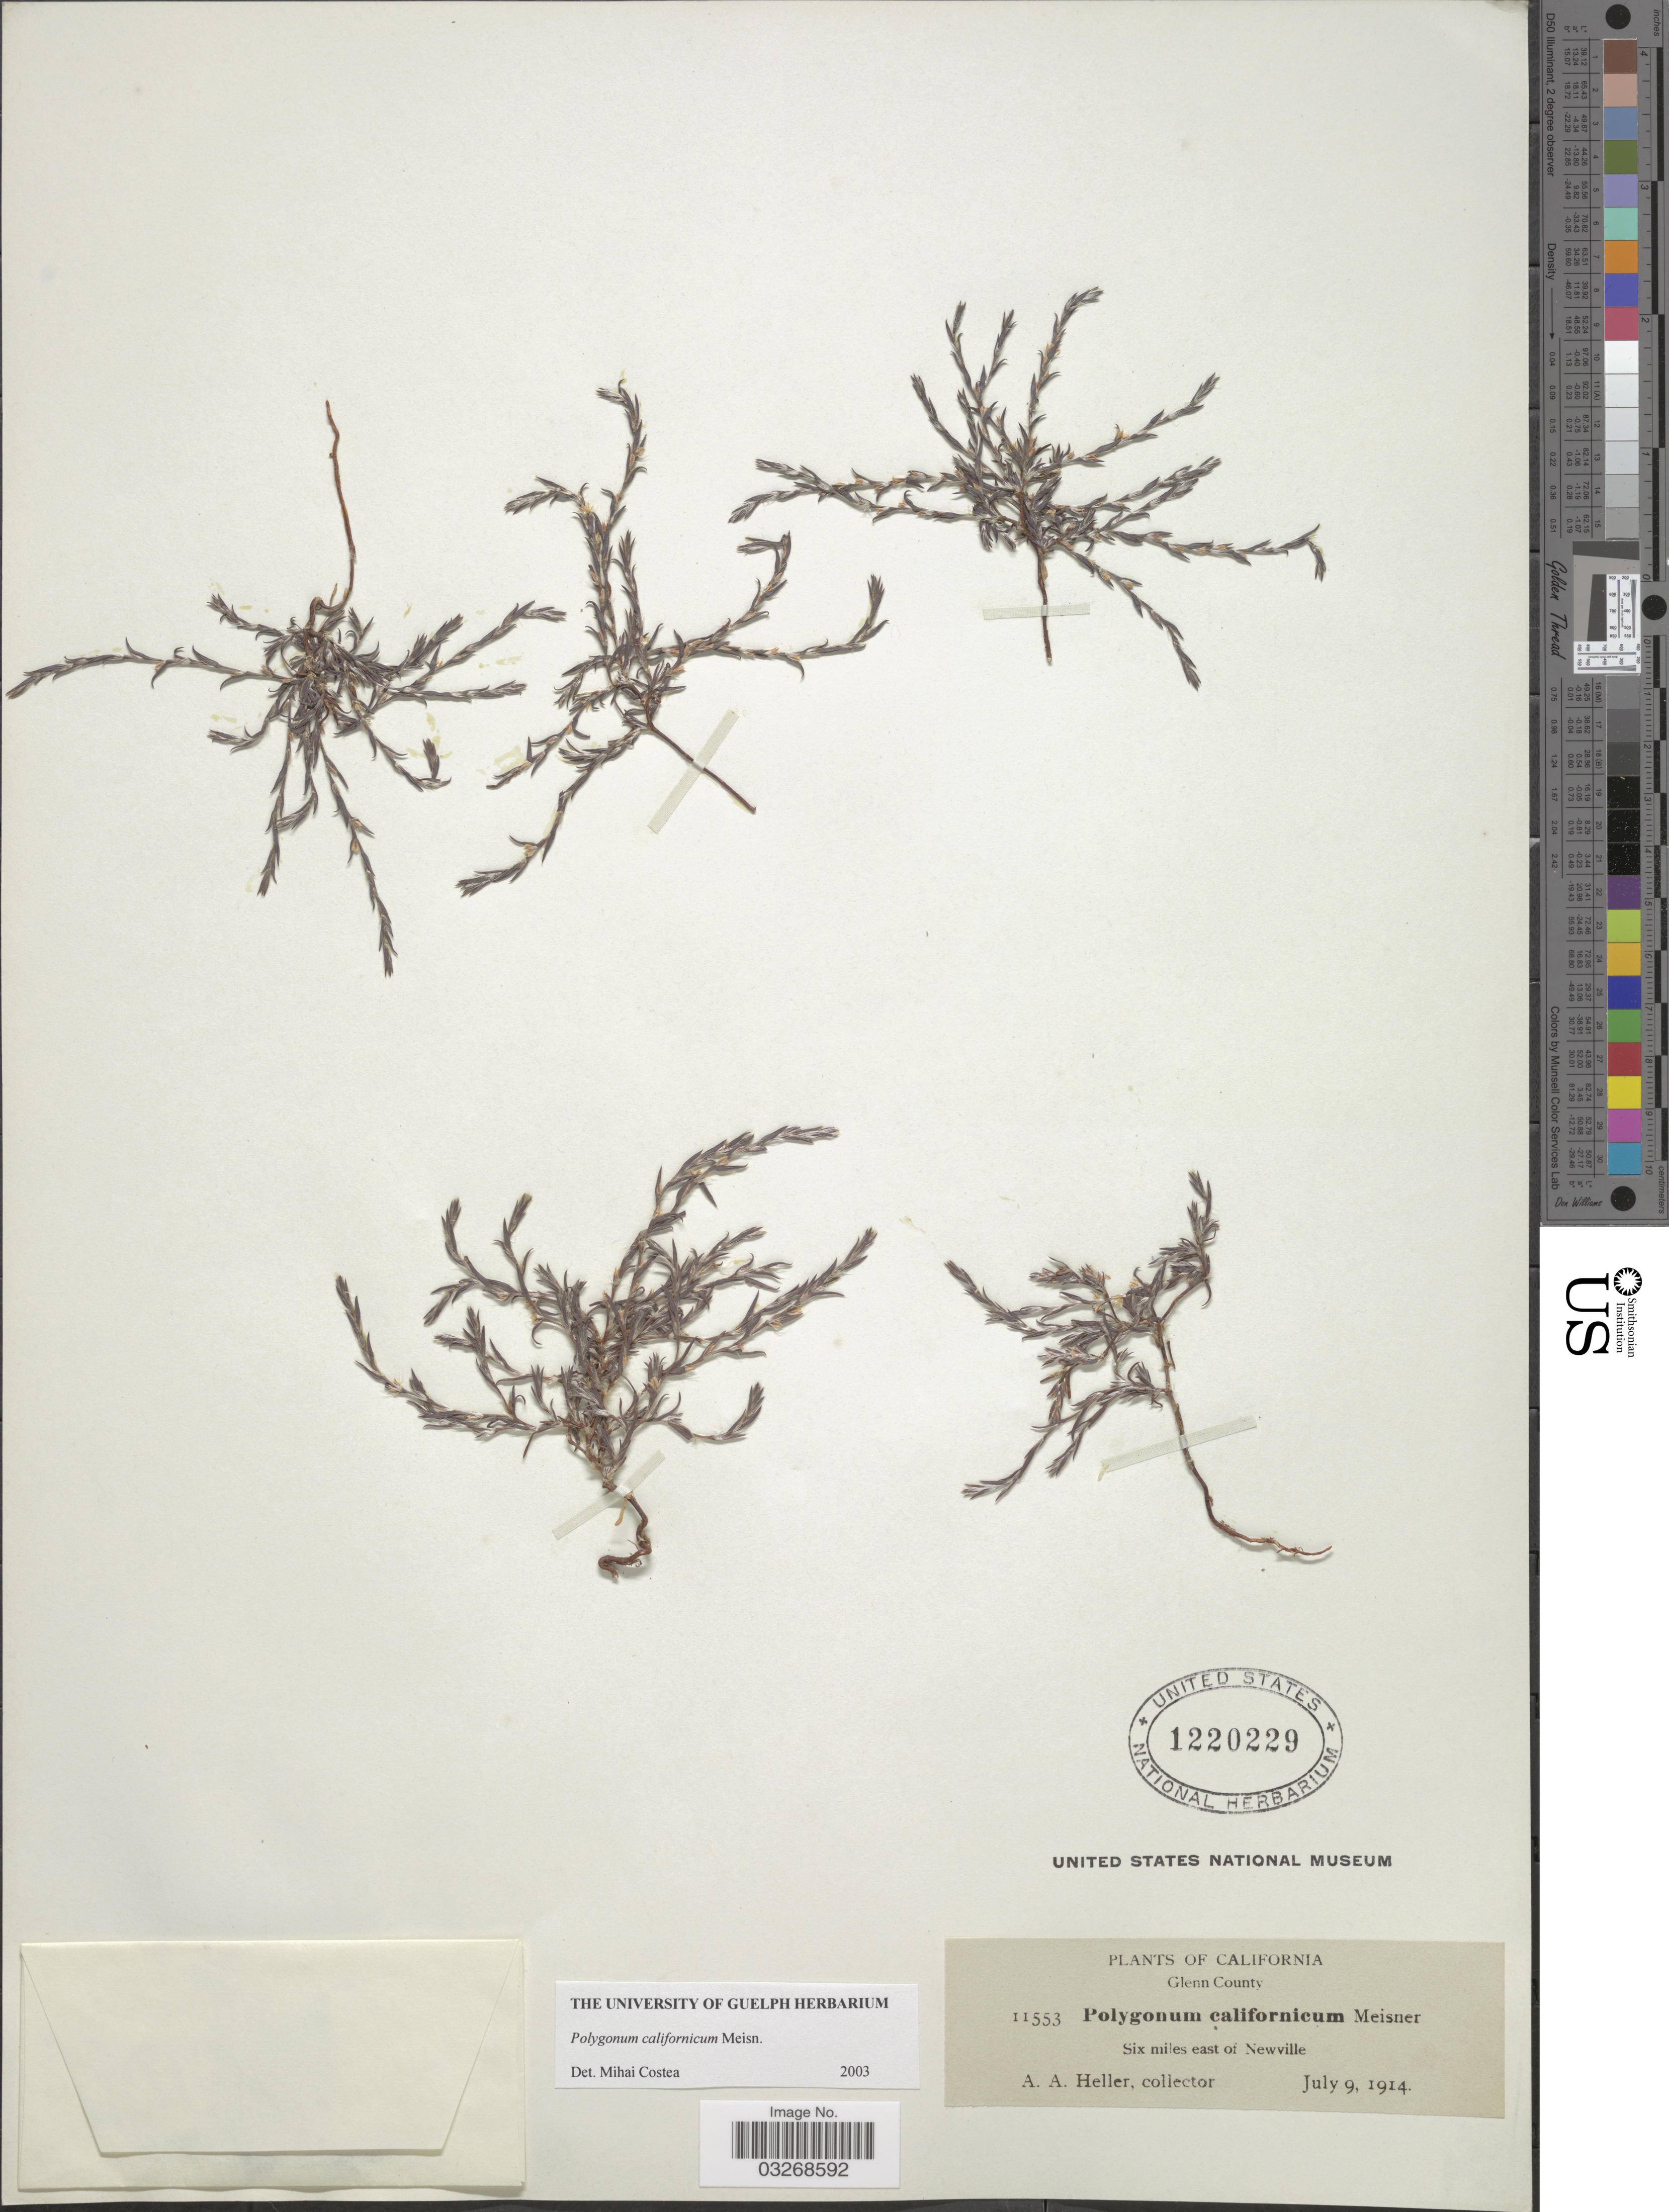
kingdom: Plantae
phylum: Tracheophyta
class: Magnoliopsida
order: Caryophyllales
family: Polygonaceae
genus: Polygonum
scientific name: Polygonum californicum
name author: Meisn.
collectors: A. A. Heller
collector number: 11553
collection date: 1914-07-09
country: United States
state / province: California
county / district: Glenn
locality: Glenn County. Six miles east of Newville.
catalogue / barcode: US 1220229